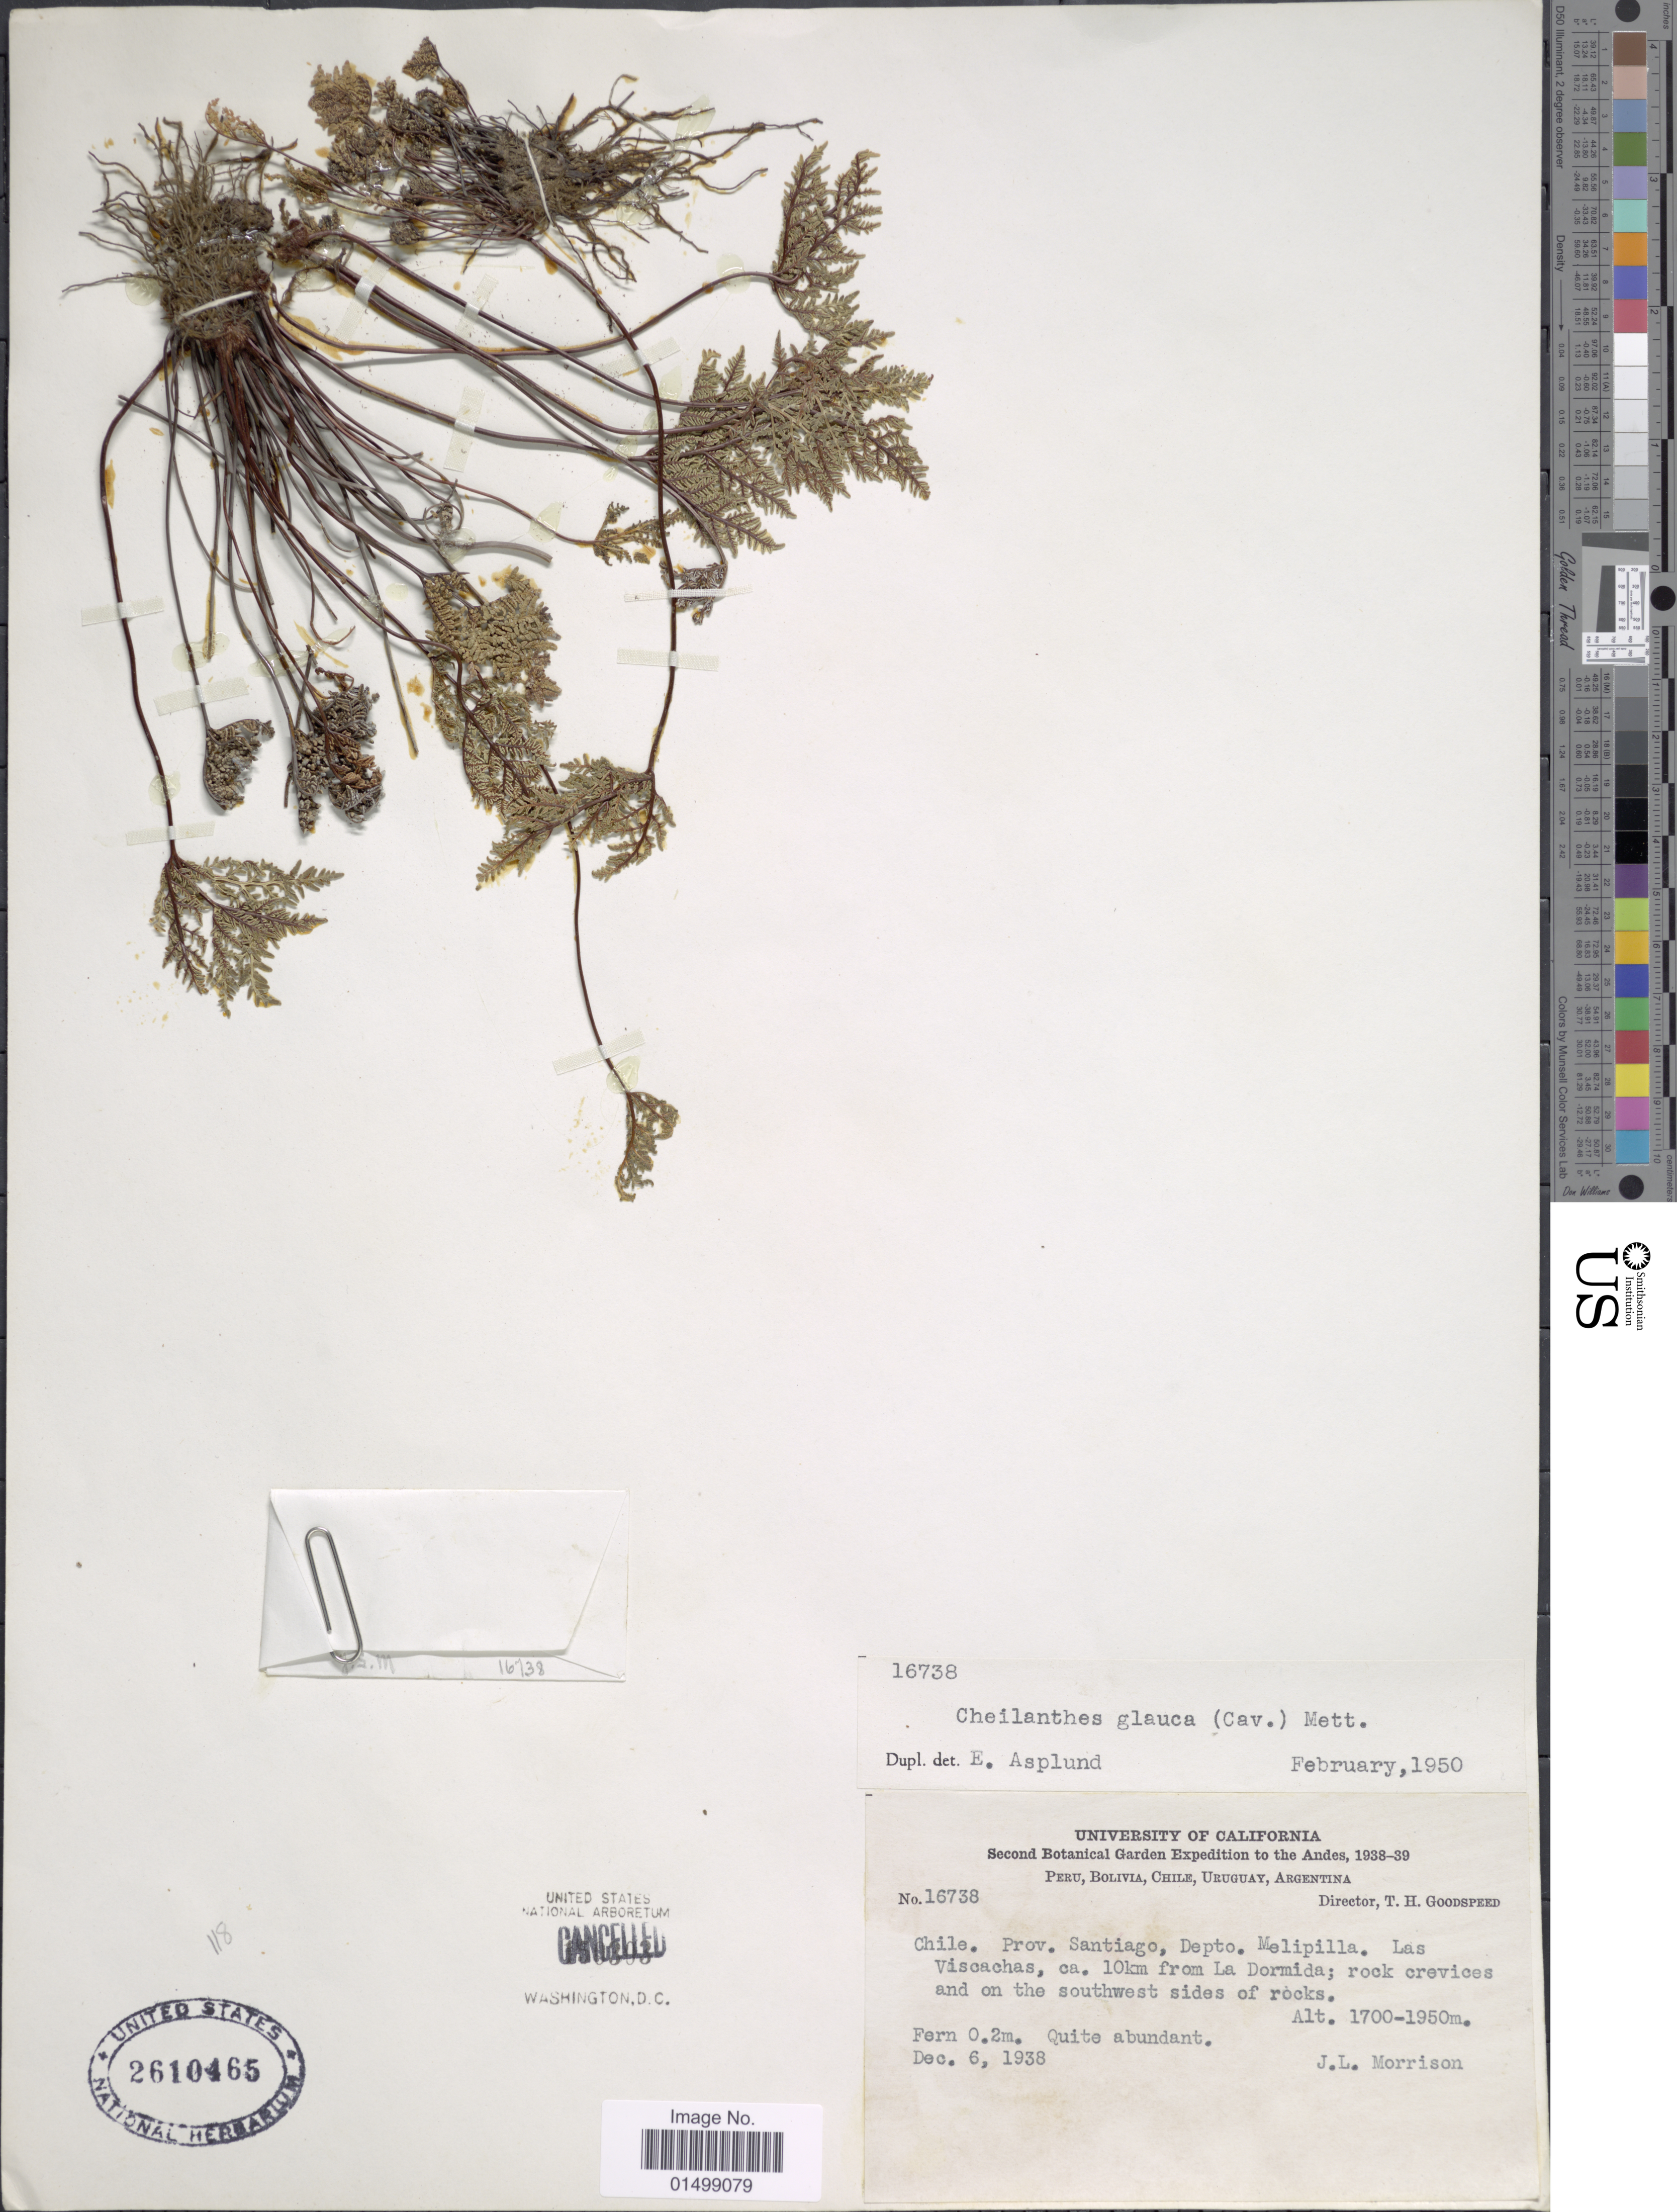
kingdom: Plantae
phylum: Tracheophyta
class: Polypodiopsida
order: Polypodiales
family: Pteridaceae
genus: Cheilanthes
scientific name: Cheilanthes glauca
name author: (Cav.) Mett.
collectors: J. L. Morrison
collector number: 16738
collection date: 1938-12-06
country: Chile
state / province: Región Metropolitana (RM)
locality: Prov. Santiago, Depto. Melipilla. las Viscachas, ca. 10 km from La Dormida; rock crevices and on the southwest sides of rocks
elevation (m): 1700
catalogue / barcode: US 2610465